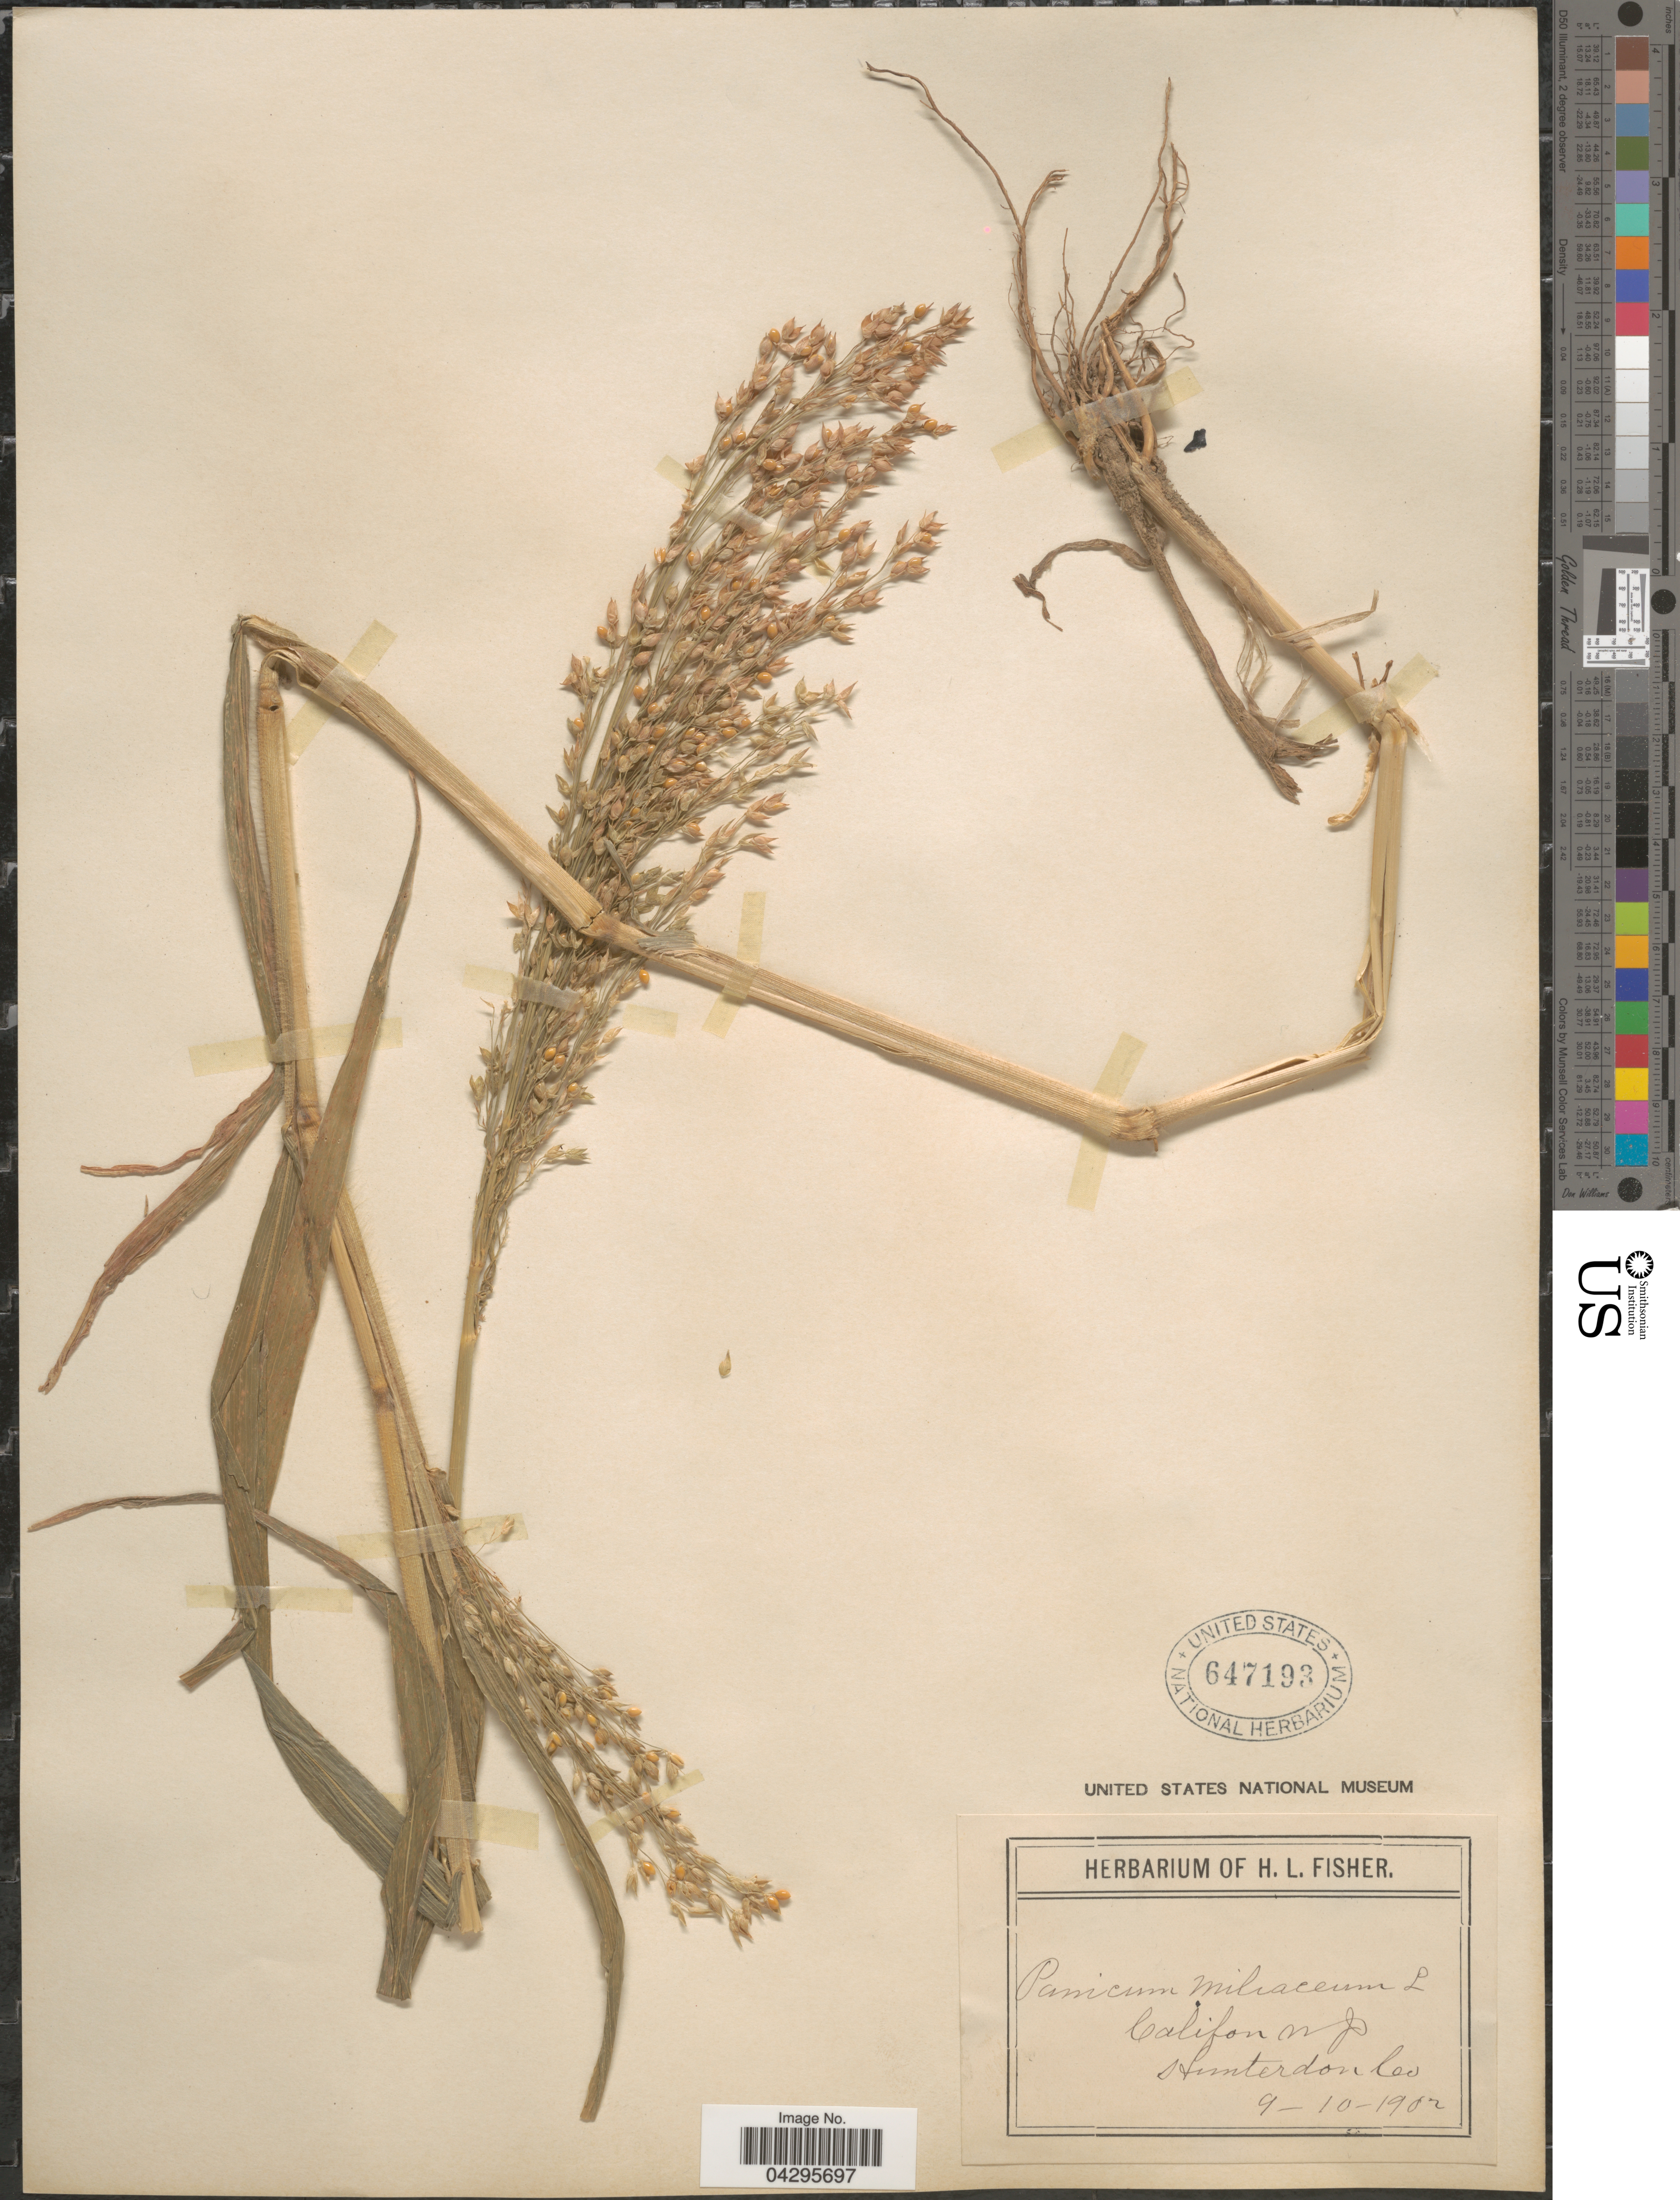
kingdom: Plantae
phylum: Tracheophyta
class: Liliopsida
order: Poales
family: Poaceae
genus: Panicum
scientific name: Panicum miliaceum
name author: L.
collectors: ex herb. of H. L. Fisher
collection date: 1902-09-10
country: United States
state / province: New Jersey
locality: Califon. Hunterdon Co.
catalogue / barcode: US 647193